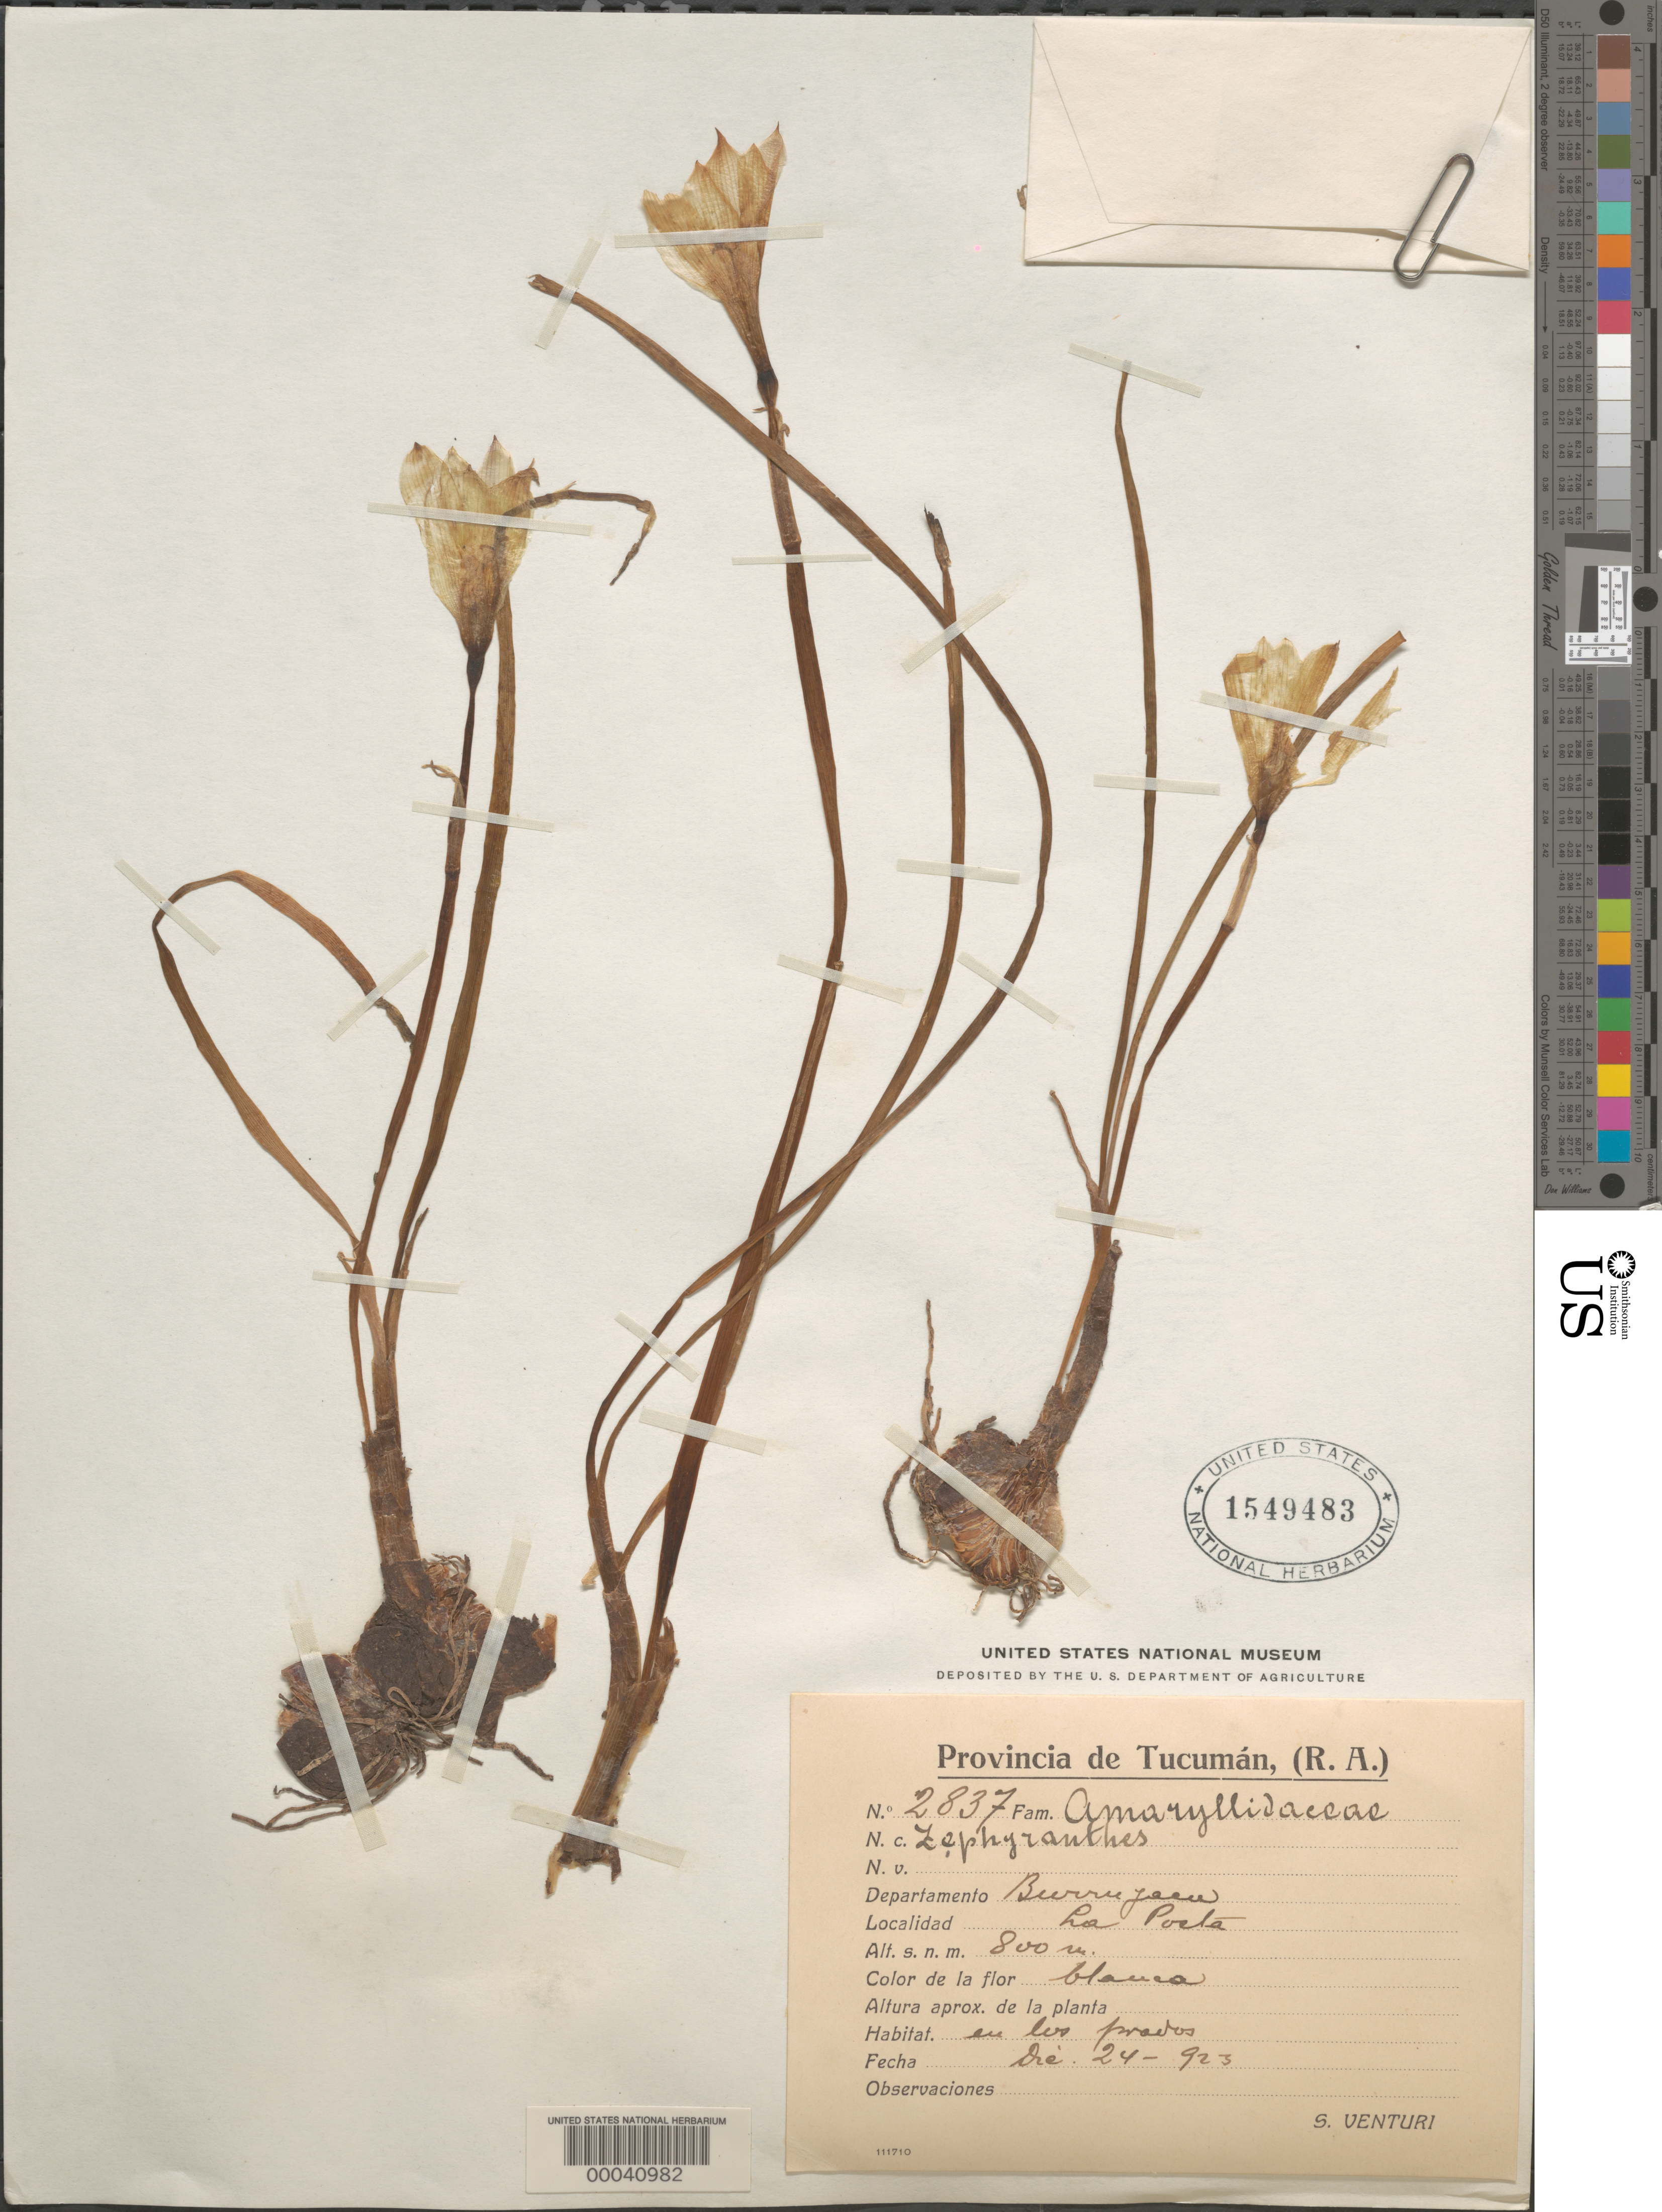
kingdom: Plantae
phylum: Tracheophyta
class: Liliopsida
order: Asparagales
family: Amaryllidaceae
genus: Zephyranthes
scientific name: Zephyranthes sp.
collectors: S. Venturi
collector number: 2837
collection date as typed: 24 Dec 1923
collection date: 1923-12-24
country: Argentina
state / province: Tucumán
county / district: Burruyaco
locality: La Posta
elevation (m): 800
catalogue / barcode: US 1549483